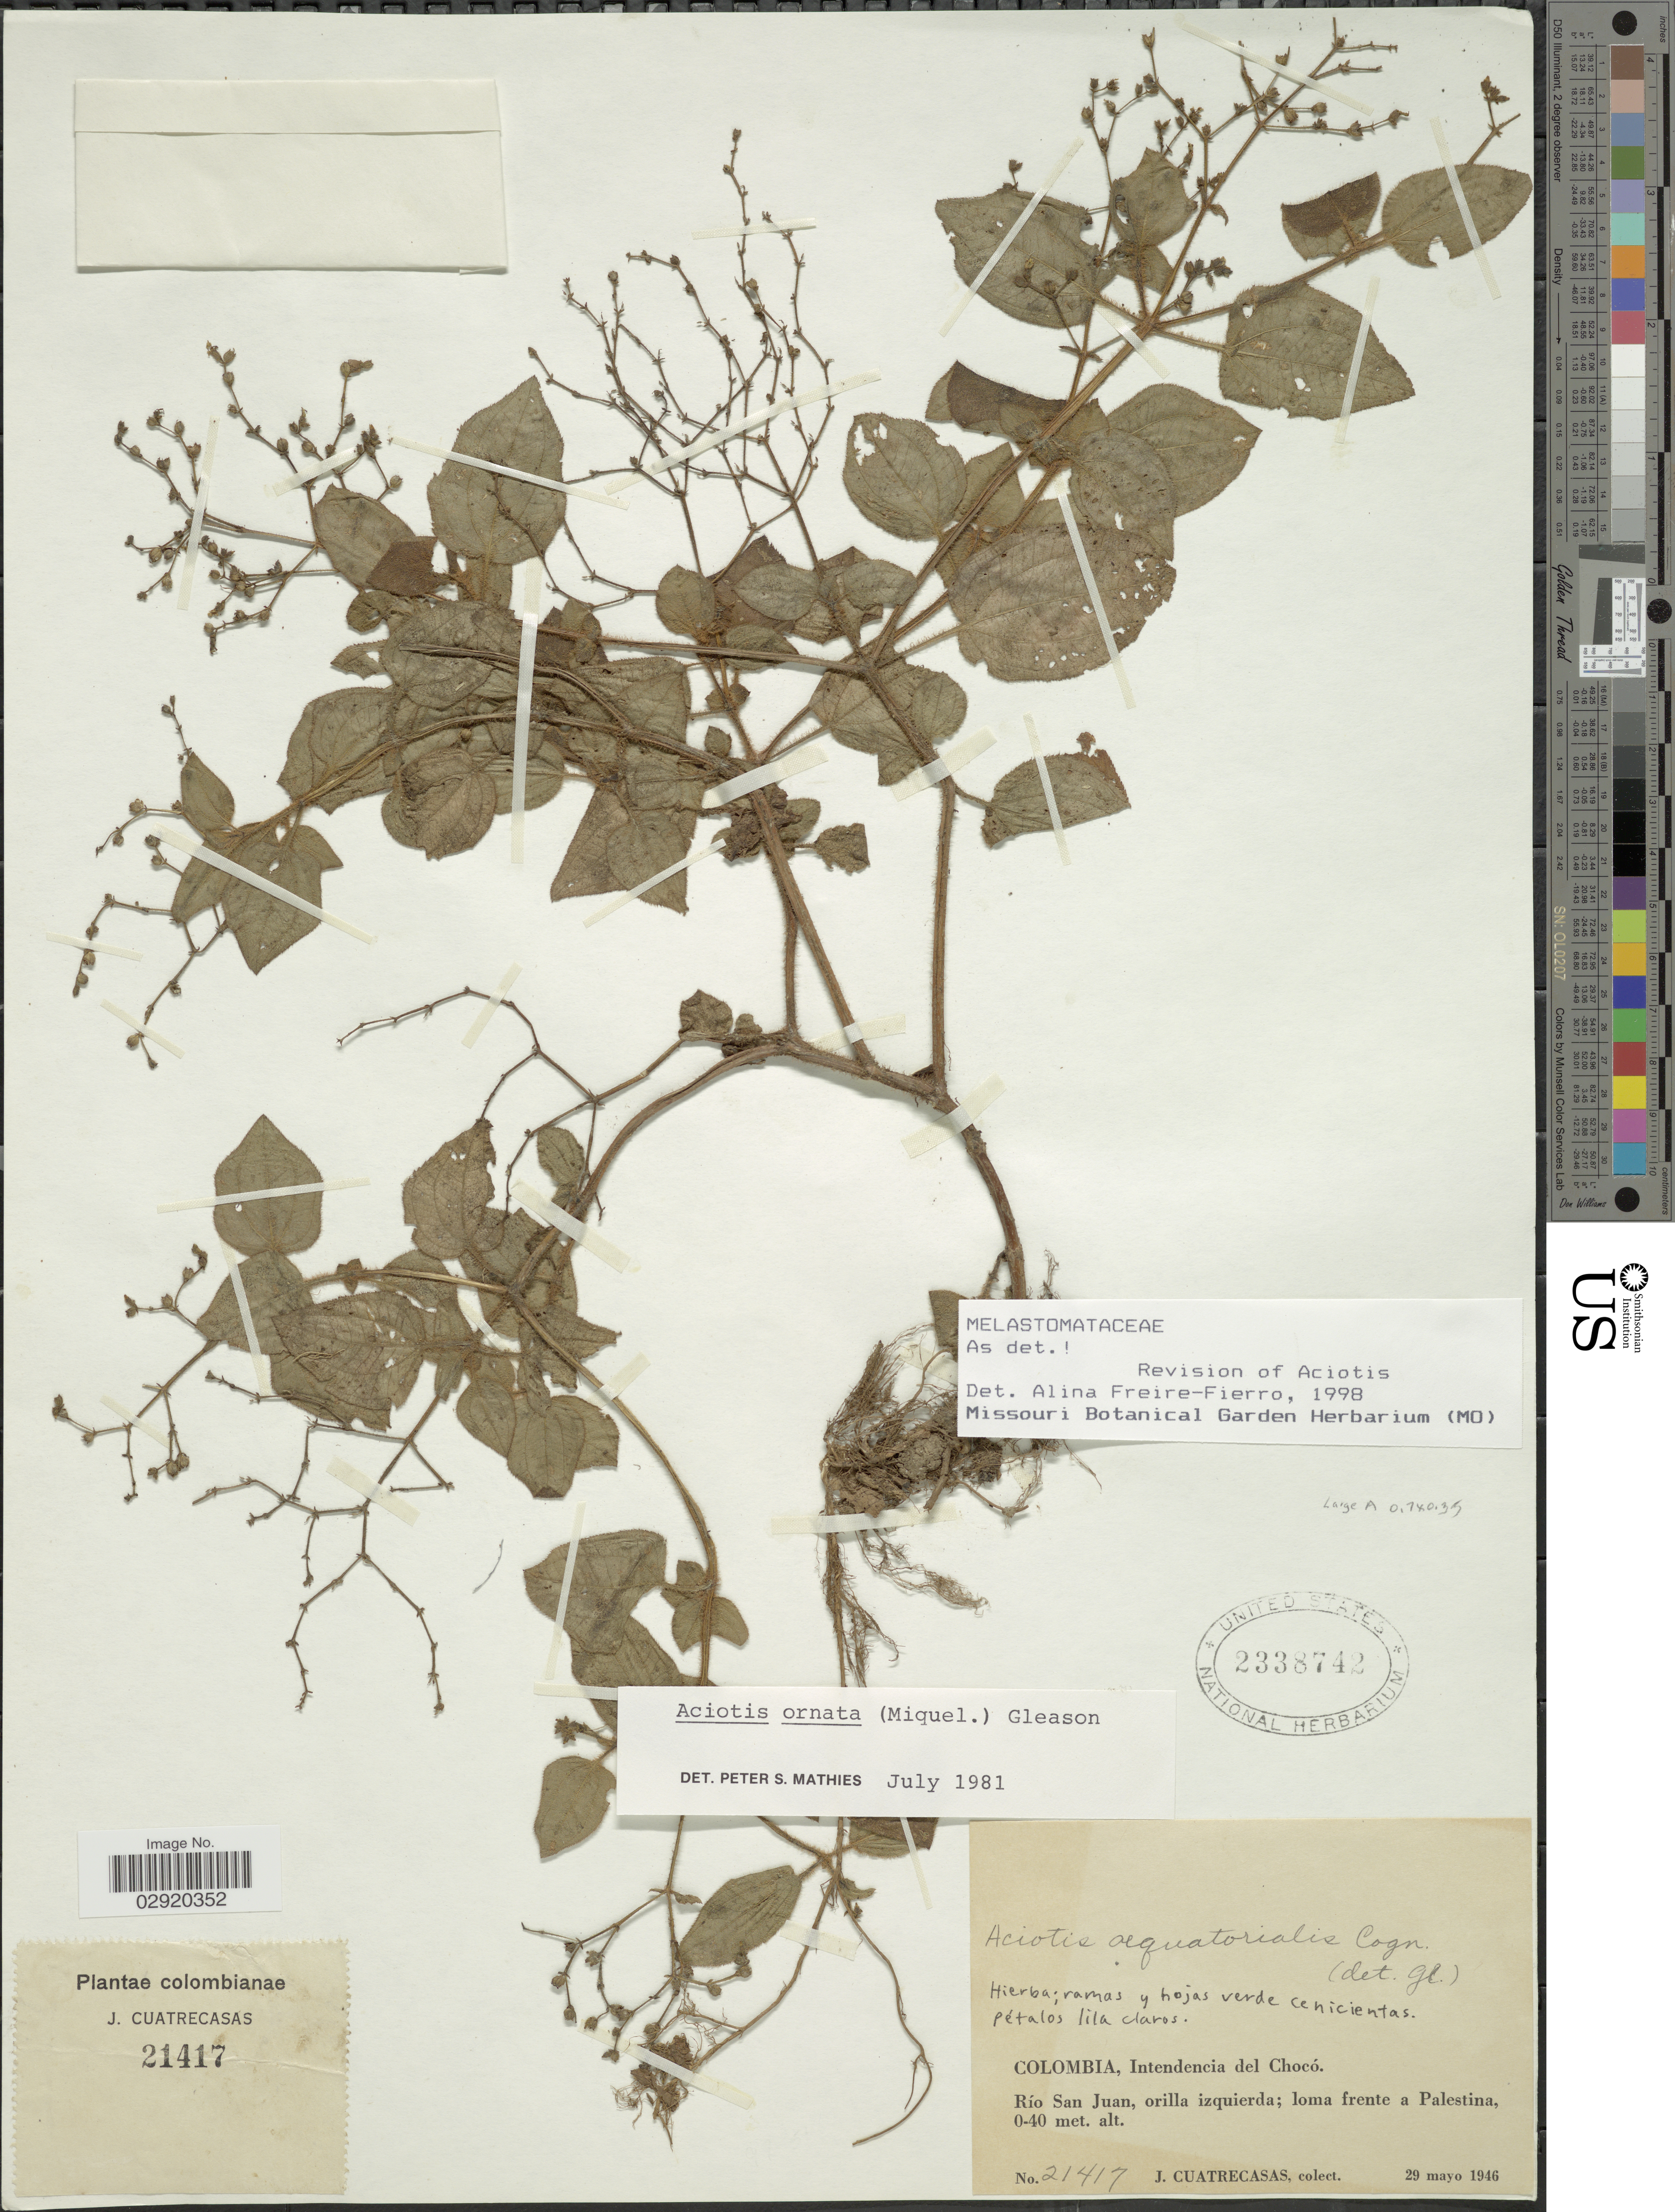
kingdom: Plantae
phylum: Tracheophyta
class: Magnoliopsida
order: Myrtales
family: Melastomataceae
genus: Aciotis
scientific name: Aciotis ornata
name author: (Miq.) Gleason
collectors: J. Cuatrecasas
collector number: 21417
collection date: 1946-05-29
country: Colombia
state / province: Chocó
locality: Intendencia del Chocó. Río San Juan, orilla izquierda; loma frente a Palestina.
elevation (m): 0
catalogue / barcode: US 2338742